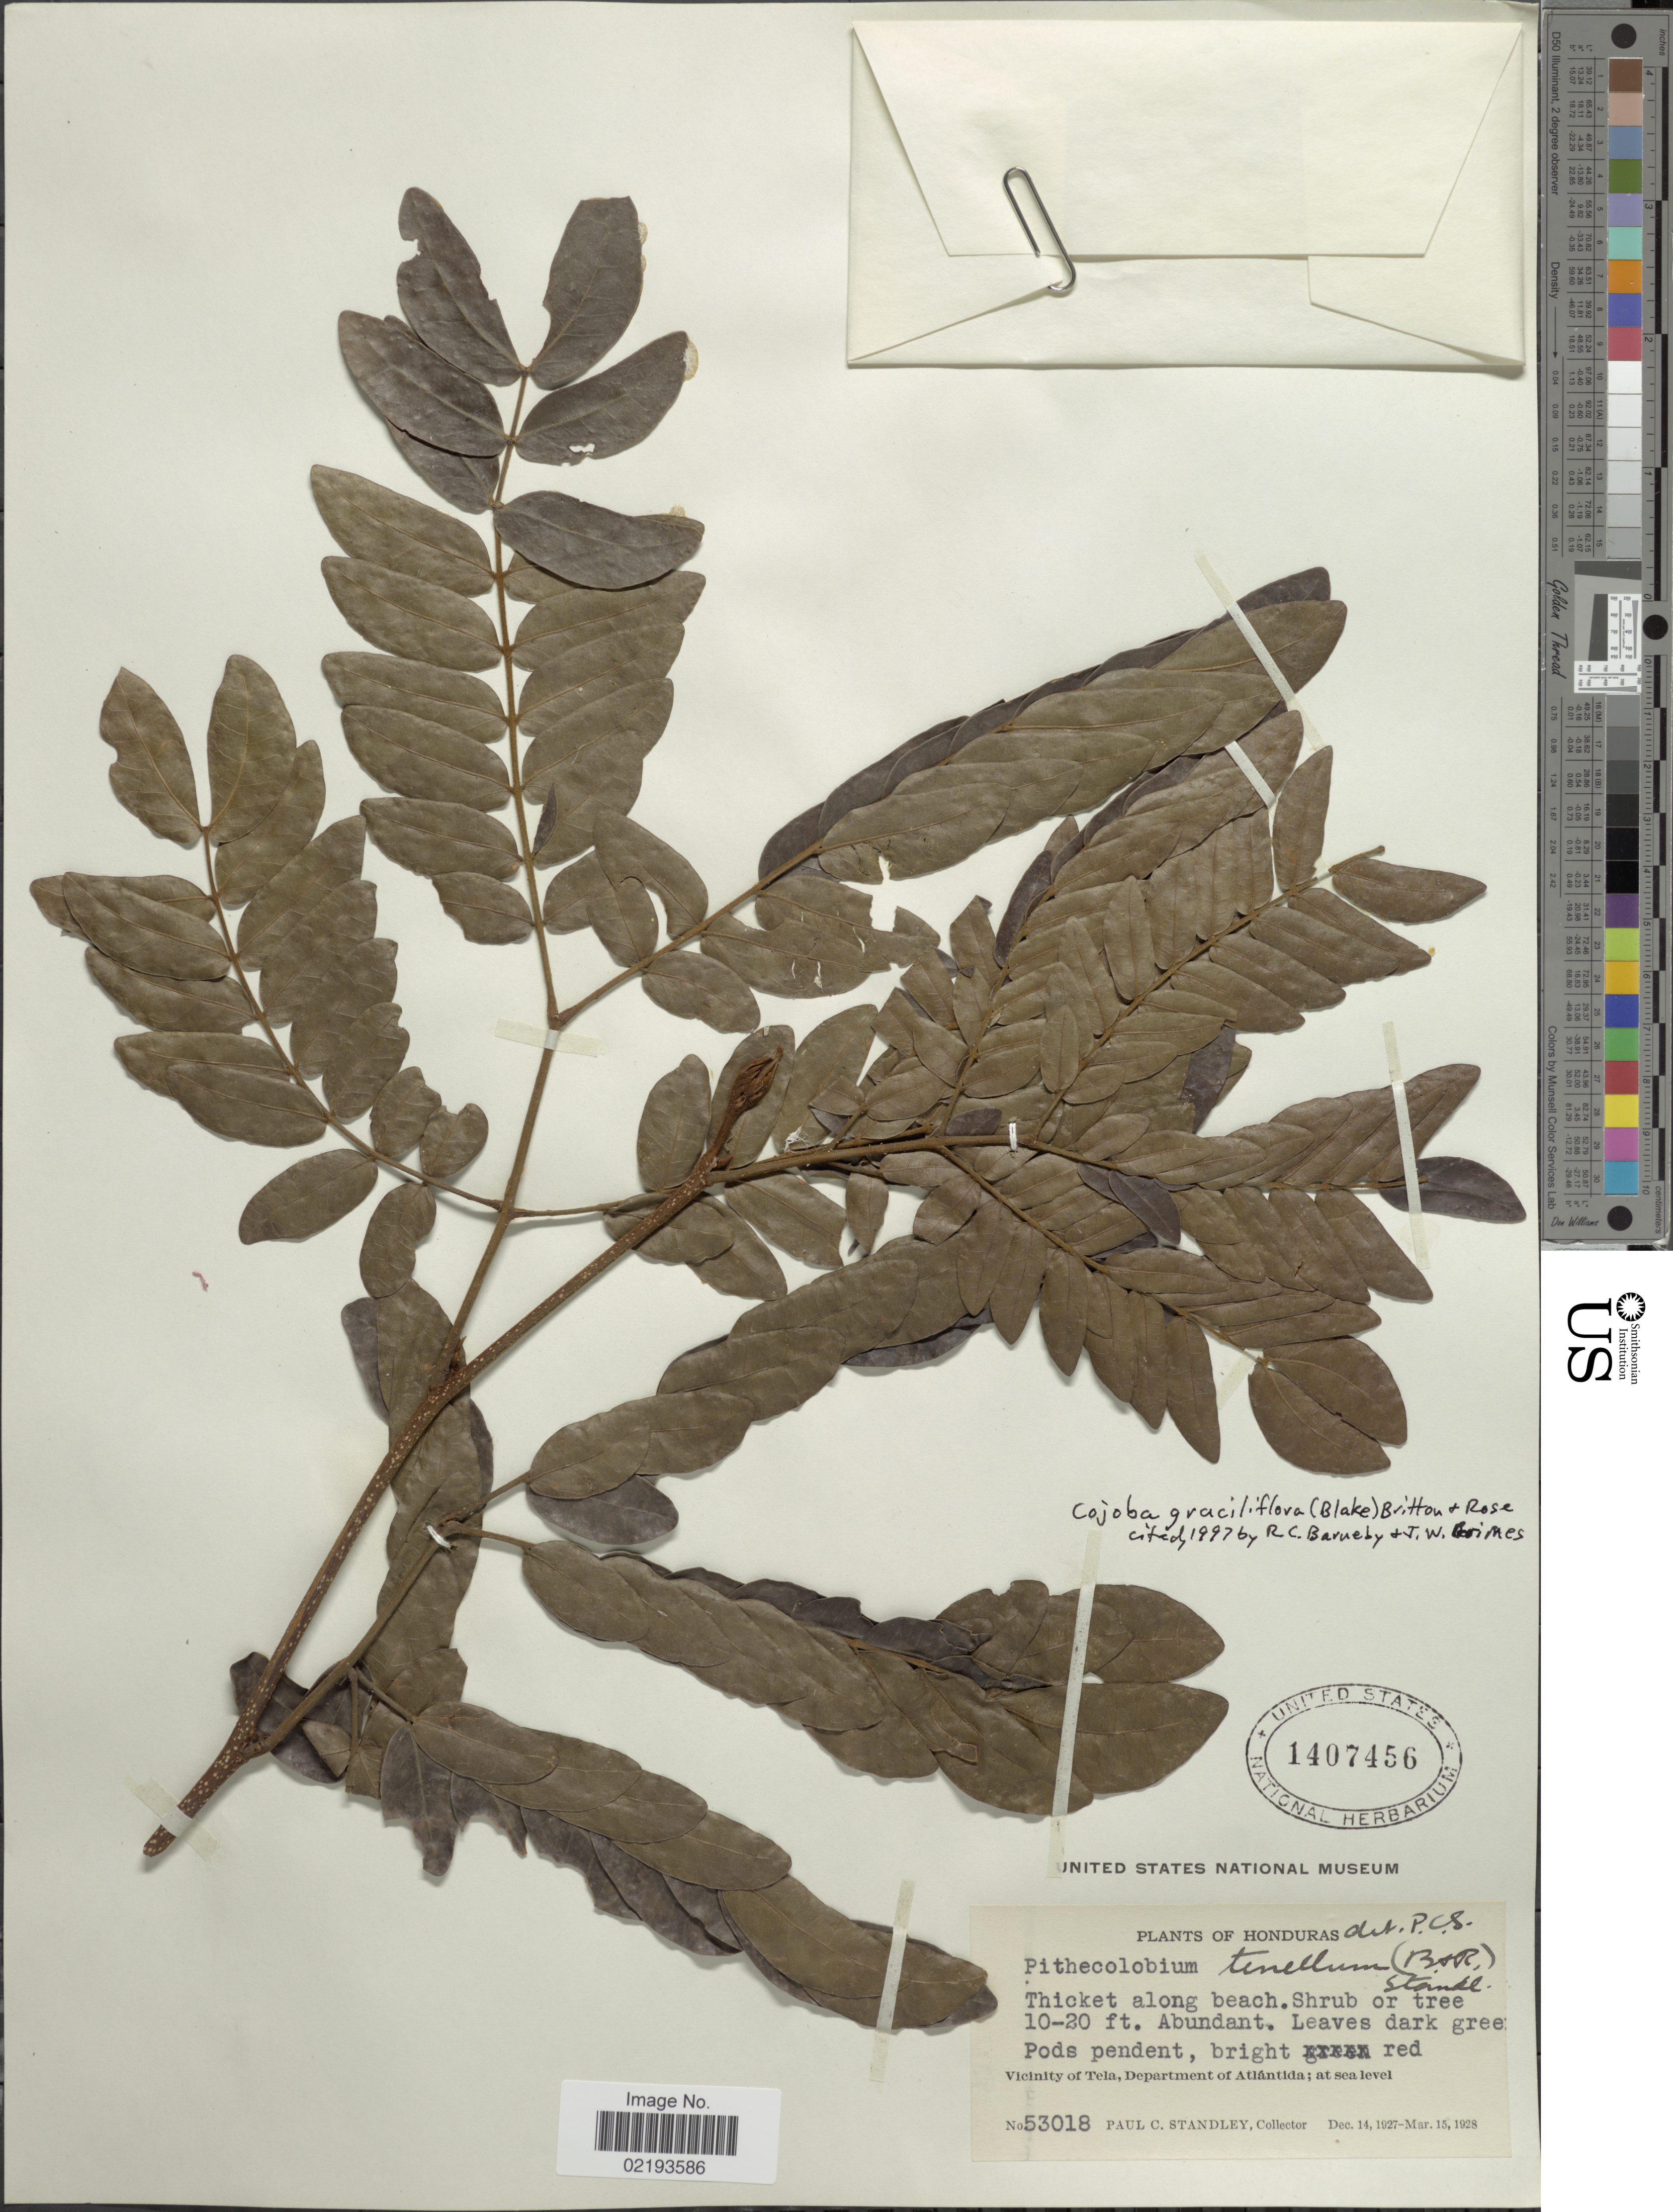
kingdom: Plantae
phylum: Tracheophyta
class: Magnoliopsida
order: Fabales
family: Fabaceae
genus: Cojoba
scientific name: Cojoba graciliflora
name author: (S.F. Blake) Britton & Rose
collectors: P. C. Standley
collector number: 53018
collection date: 1927-12-14/1928-03-15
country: Honduras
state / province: Atlántida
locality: Thicket along beach. Vicinity of Tela, Department of Atlántida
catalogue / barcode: US 1407456